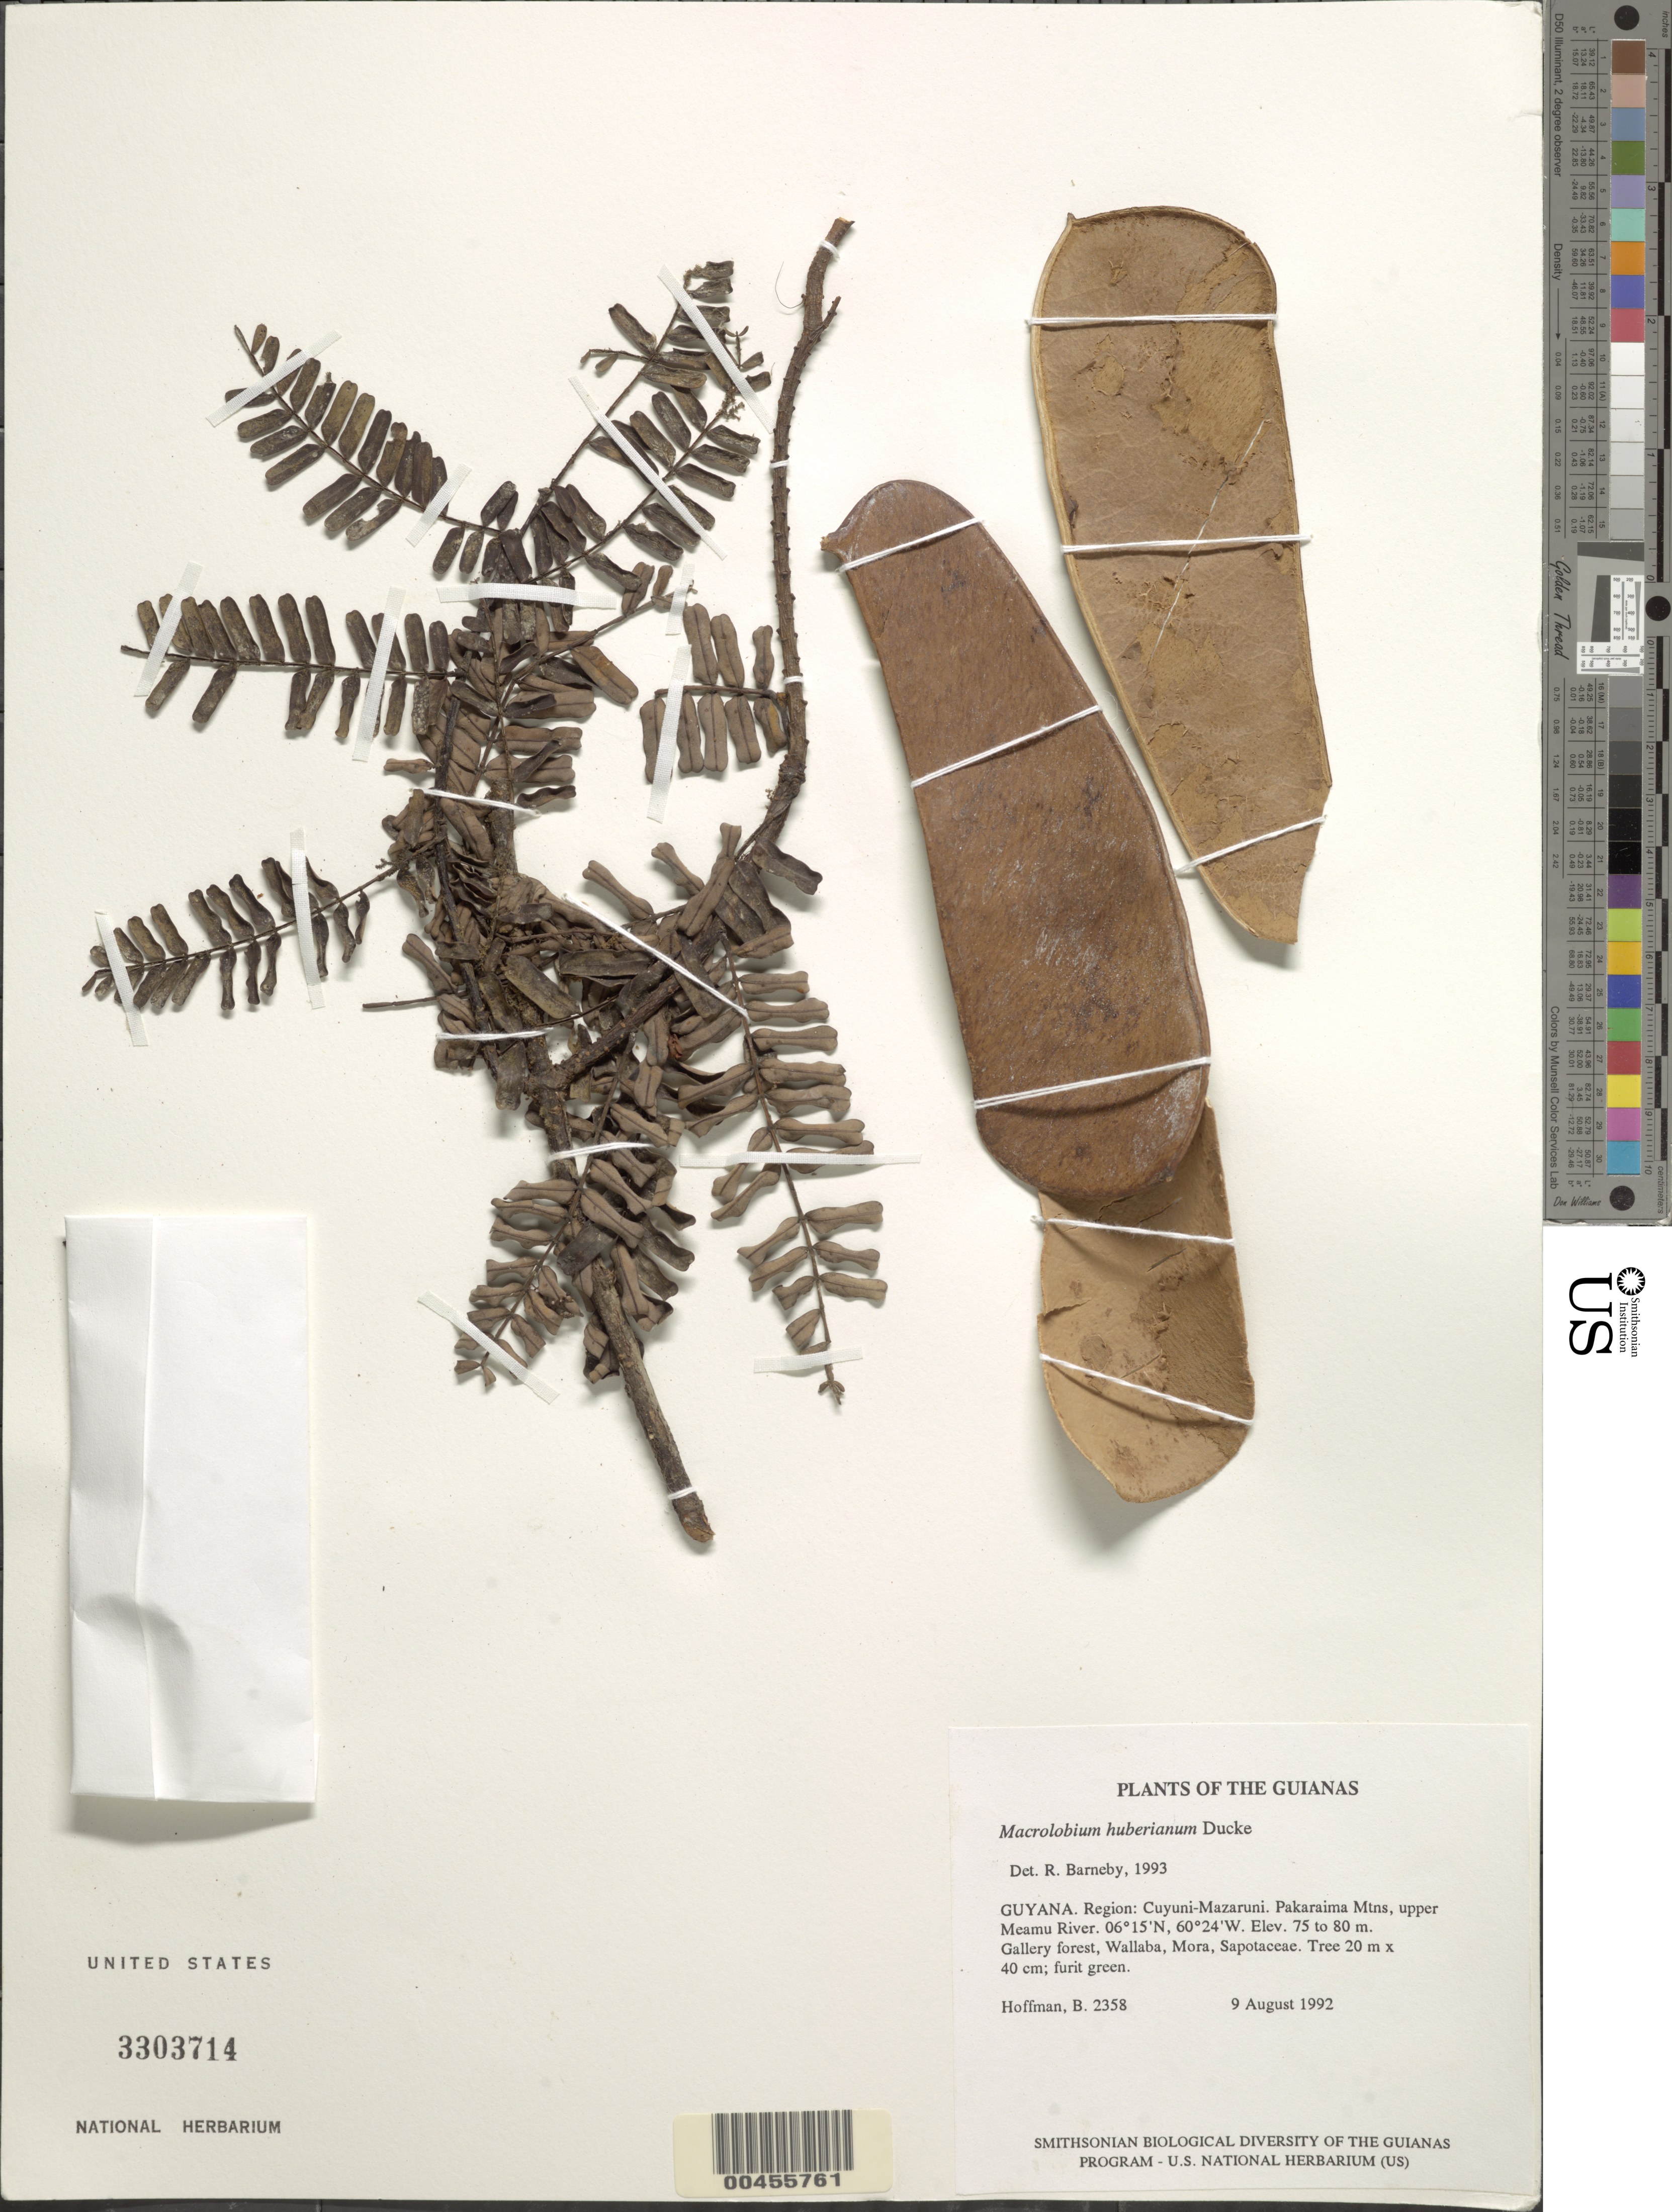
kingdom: Plantae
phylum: Tracheophyta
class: Magnoliopsida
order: Fabales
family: Fabaceae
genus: Macrolobium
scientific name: Macrolobium huberianum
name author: Ducke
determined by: Barneby, Rupert C., (NY)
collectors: B. Hoffman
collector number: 2358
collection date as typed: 9 August 1992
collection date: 1992-08-09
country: Guyana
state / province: Cuyuni-Mazaruni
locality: Pakaraima Mountains, upper Meamu River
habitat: Gallery forest, Wallaba, Mora, Sapotaceae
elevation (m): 75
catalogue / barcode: US 3303714